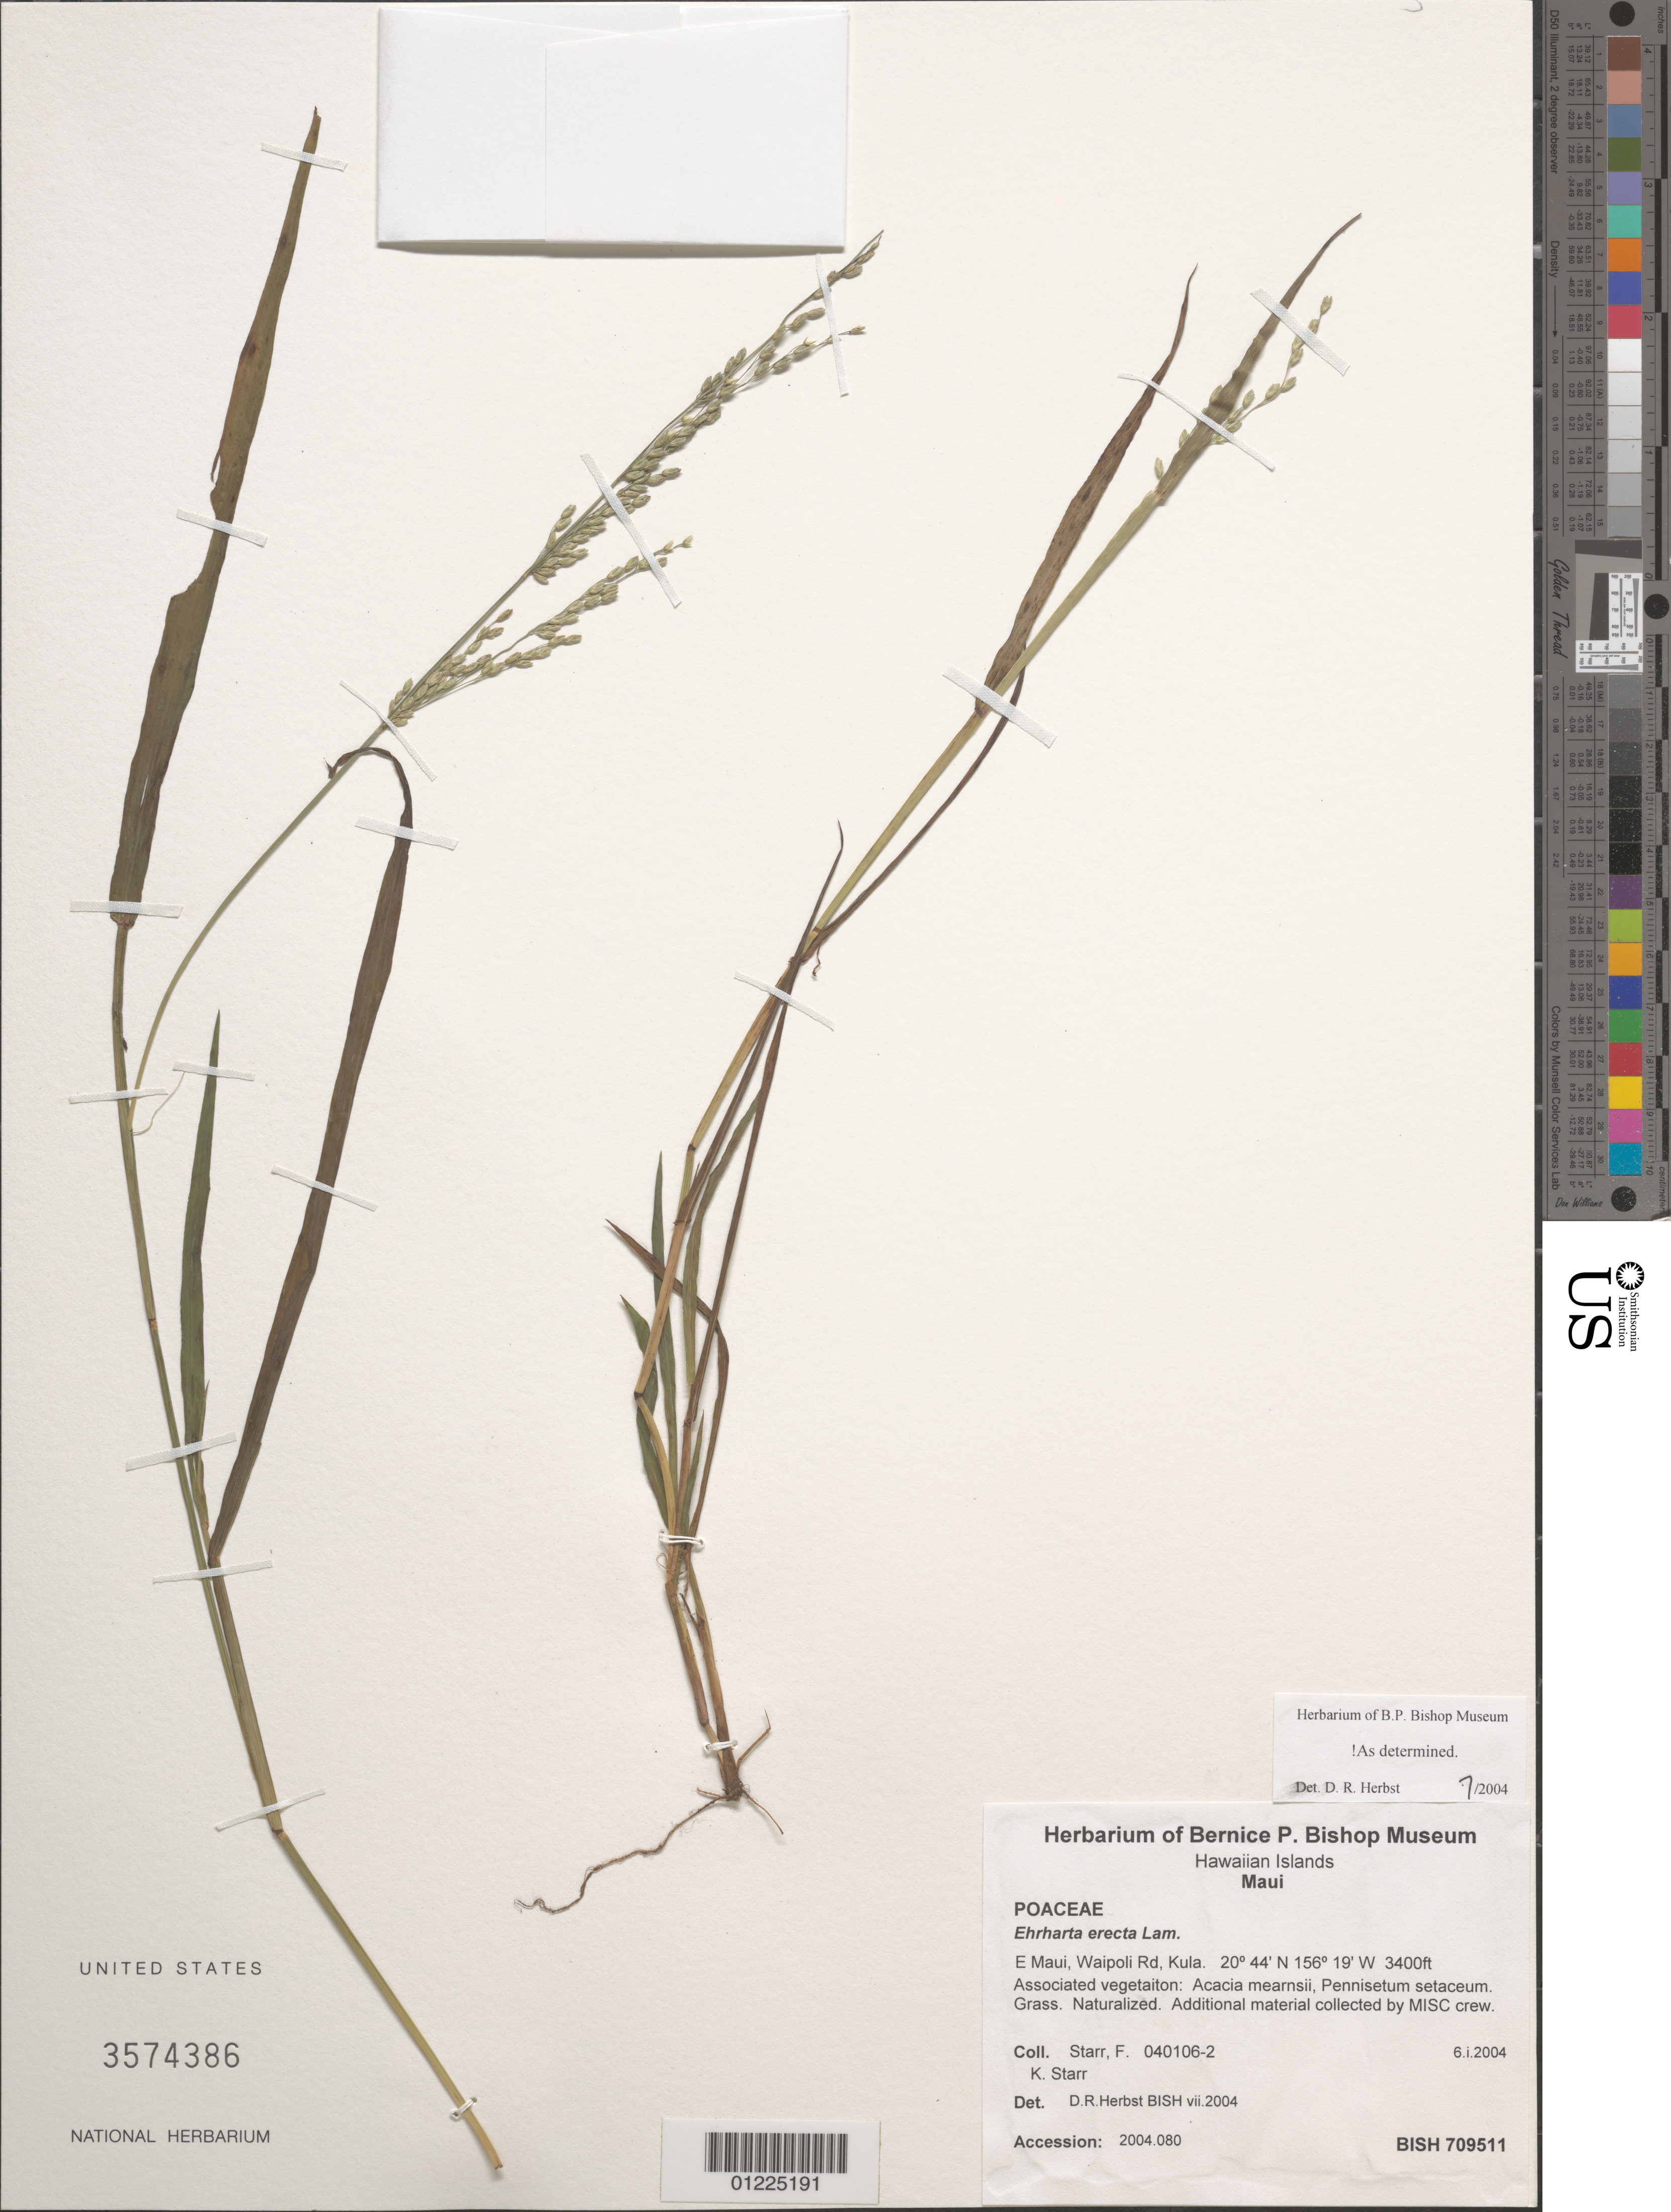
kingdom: Plantae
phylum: Tracheophyta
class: Liliopsida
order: Poales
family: Poaceae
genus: Ehrharta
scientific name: Ehrharta erecta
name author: Lam.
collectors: F. Starr & K. Starr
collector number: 040106-2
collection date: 2004-01-06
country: United States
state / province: Hawaii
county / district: Maui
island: Maui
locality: E. Maui, Waipoli Rd., Kula.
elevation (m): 1036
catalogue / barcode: US 3574386